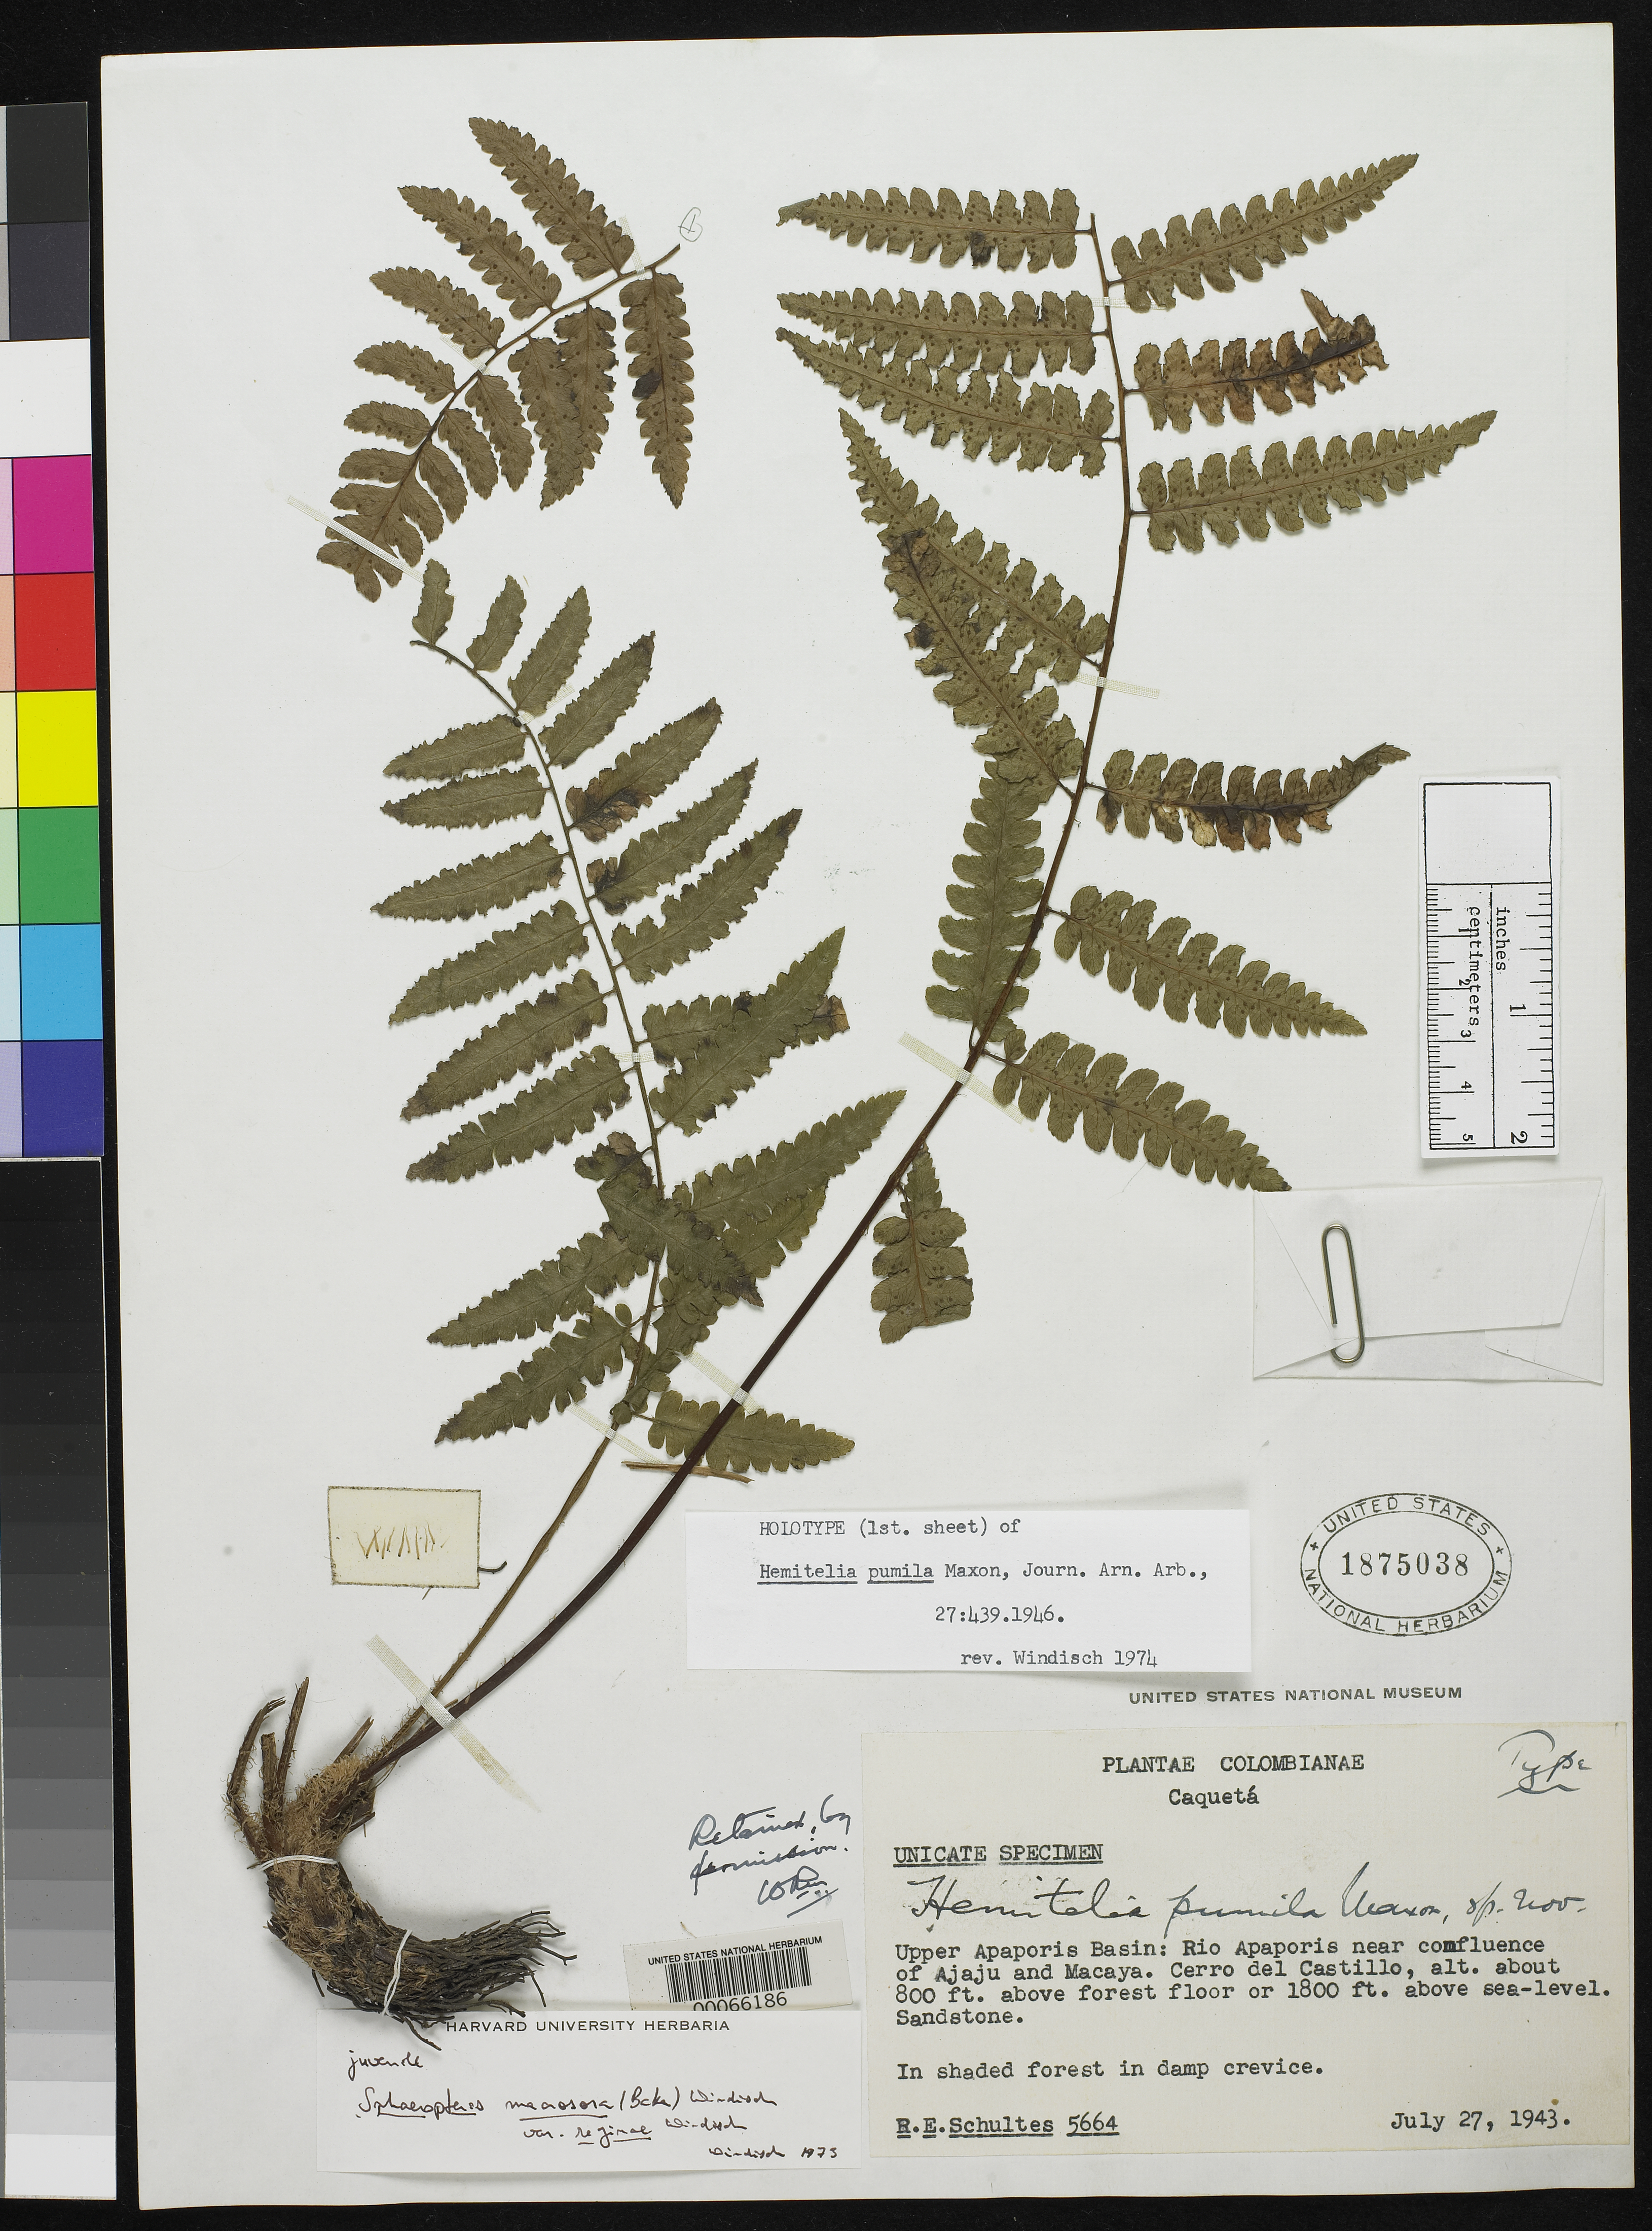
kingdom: Plantae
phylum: Tracheophyta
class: Polypodiopsida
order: Cyatheales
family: Cyatheaceae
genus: Hemitelia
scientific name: Hemitelia pumila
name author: Maxon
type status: Holotype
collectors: R. E. Schultes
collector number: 5664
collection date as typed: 27 Jul 1943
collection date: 1943-07-27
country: Colombia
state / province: Caquetá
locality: Upper Apaporis Basin, Rio Apaporis near confluence of Ajaju & Macaya, Cerro del Castillo.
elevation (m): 549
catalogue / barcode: US 1875038